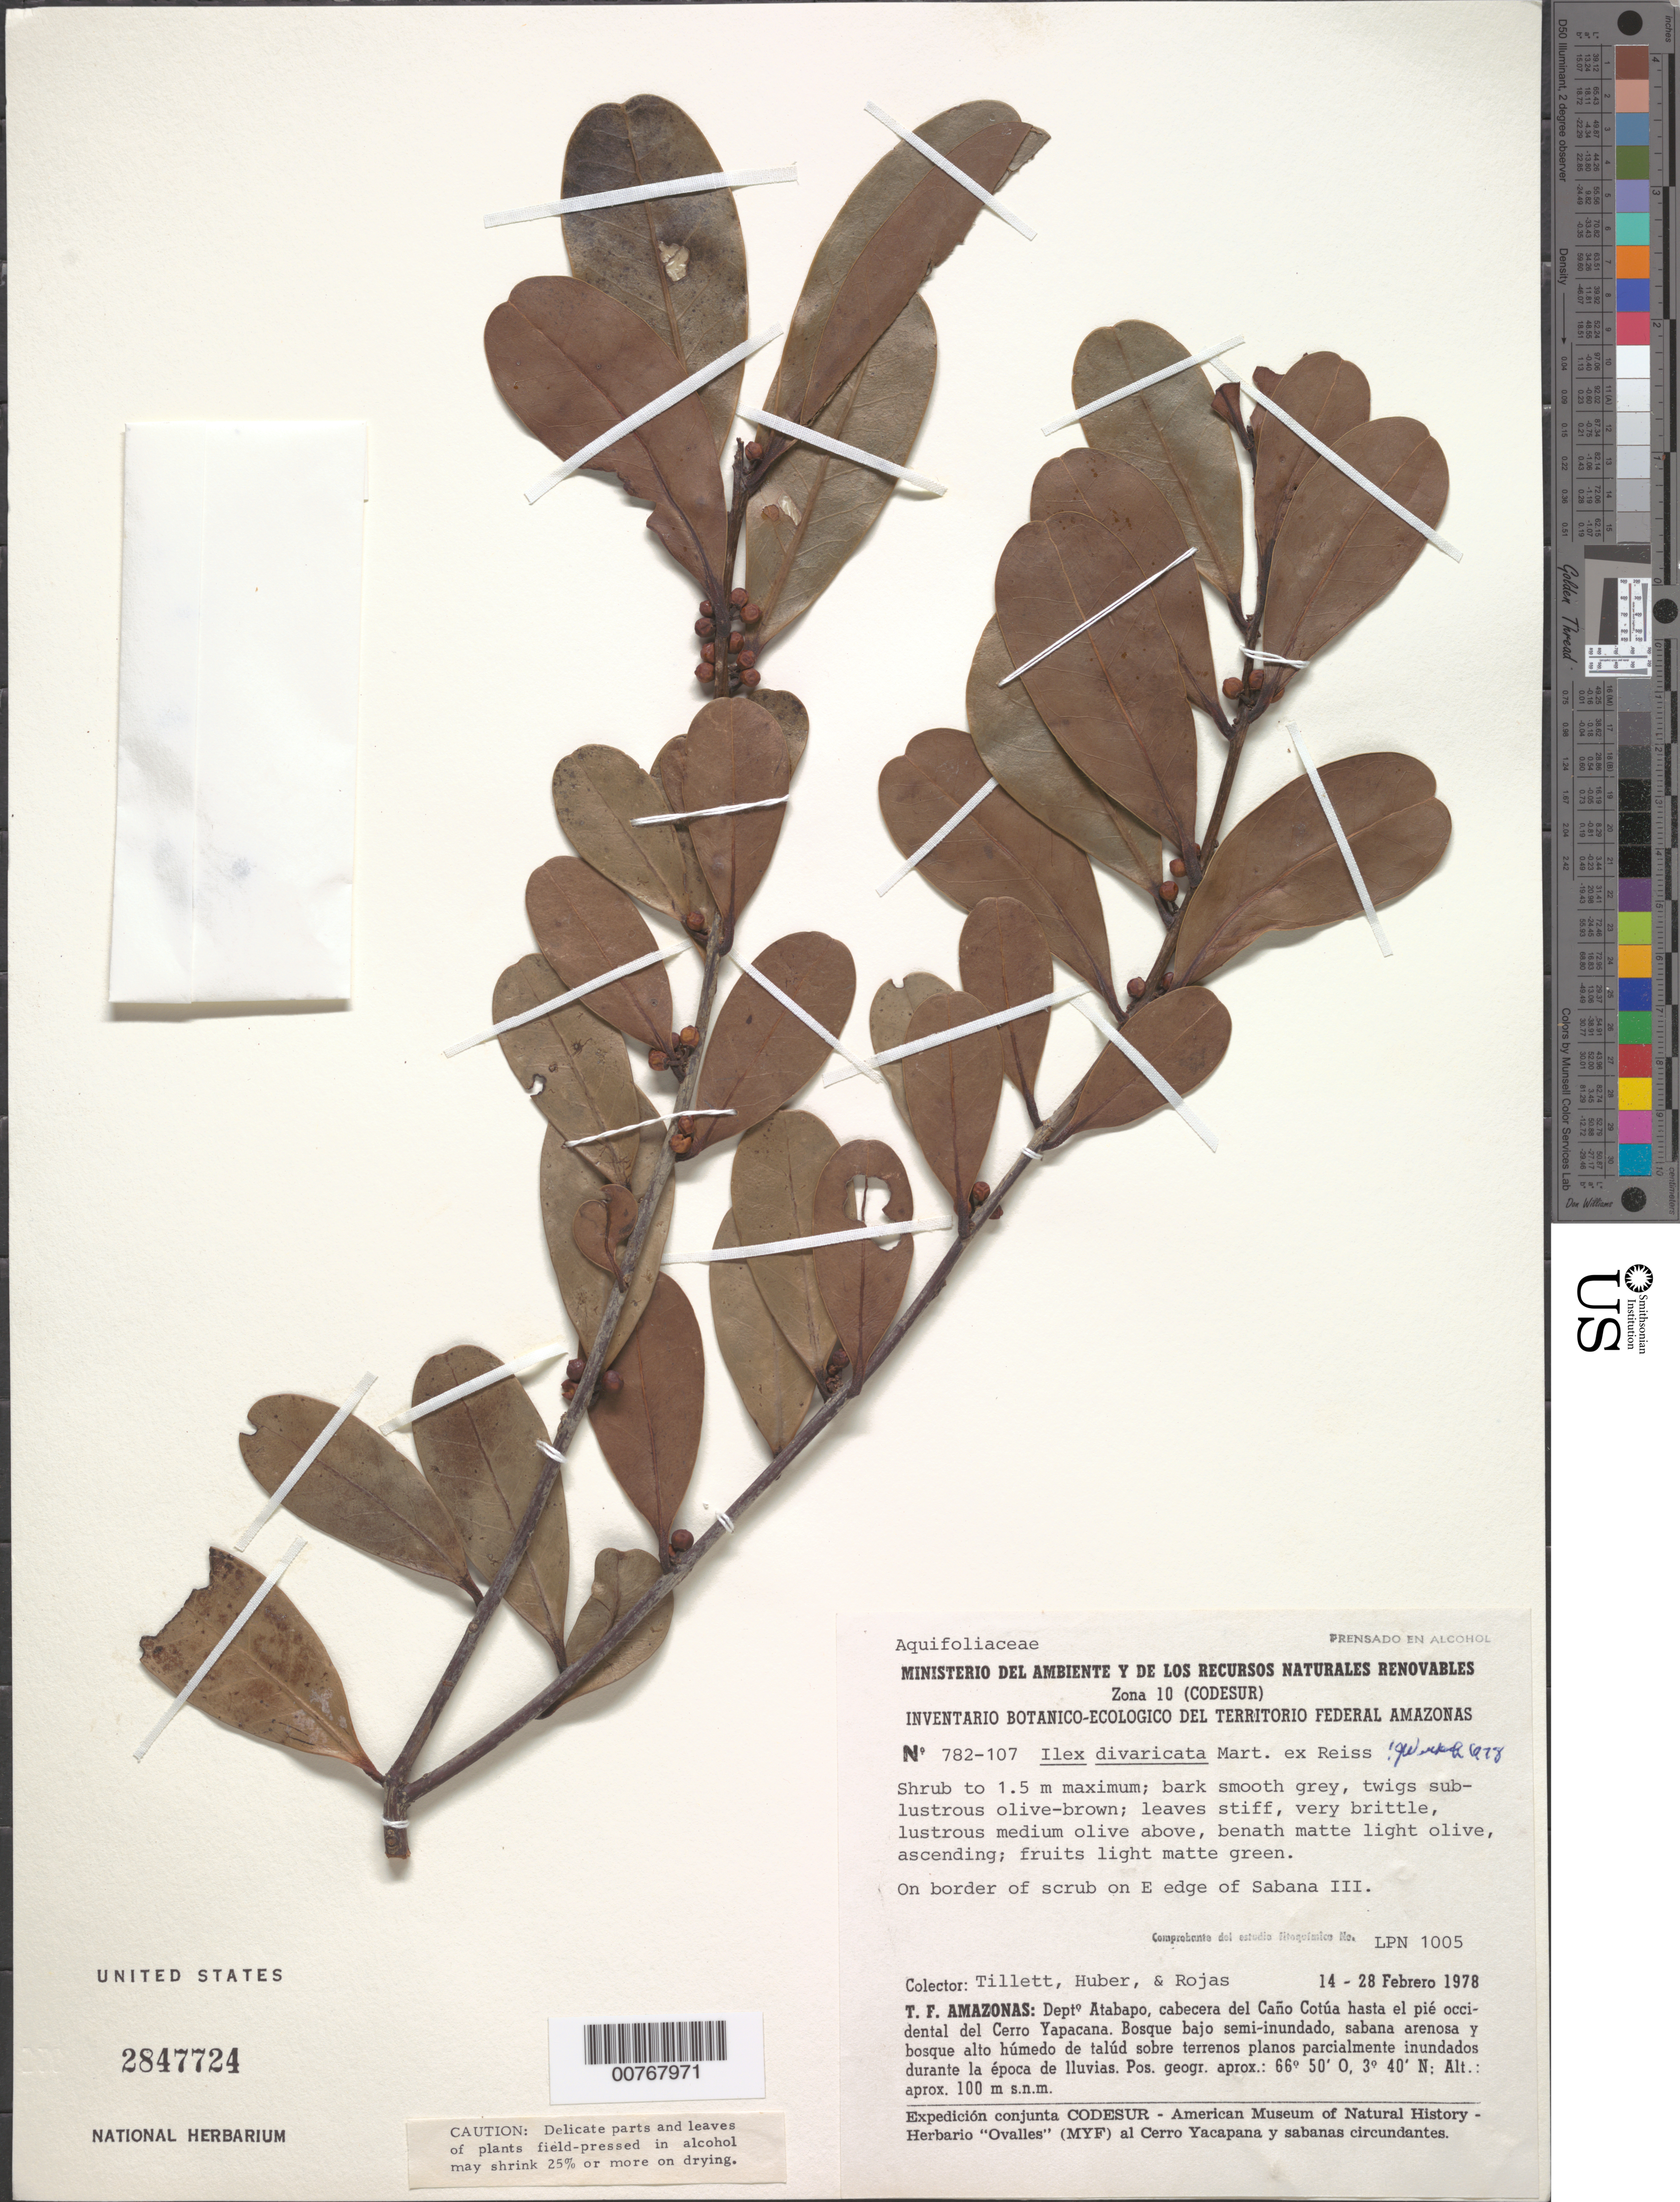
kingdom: Plantae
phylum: Tracheophyta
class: Magnoliopsida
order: Aquifoliales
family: Aquifoliaceae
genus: Ilex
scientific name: Ilex divaricata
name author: Mart. ex Reissek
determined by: Wurdack, John J., (US), US (UNITED STATES)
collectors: S. S. Tillett, Huber, -- & Rojas, --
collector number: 782 107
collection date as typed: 14-Feb-78 to 28-Feb-78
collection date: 1978-02-14/1978-02-28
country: Venezuela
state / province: Amazonas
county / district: Atabapo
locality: Caño Cotua cabecera hasta el pie occidental del Cerro Yapacána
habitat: Border of scrub on eastern edge of Sabana III…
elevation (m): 100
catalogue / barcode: US 2847724